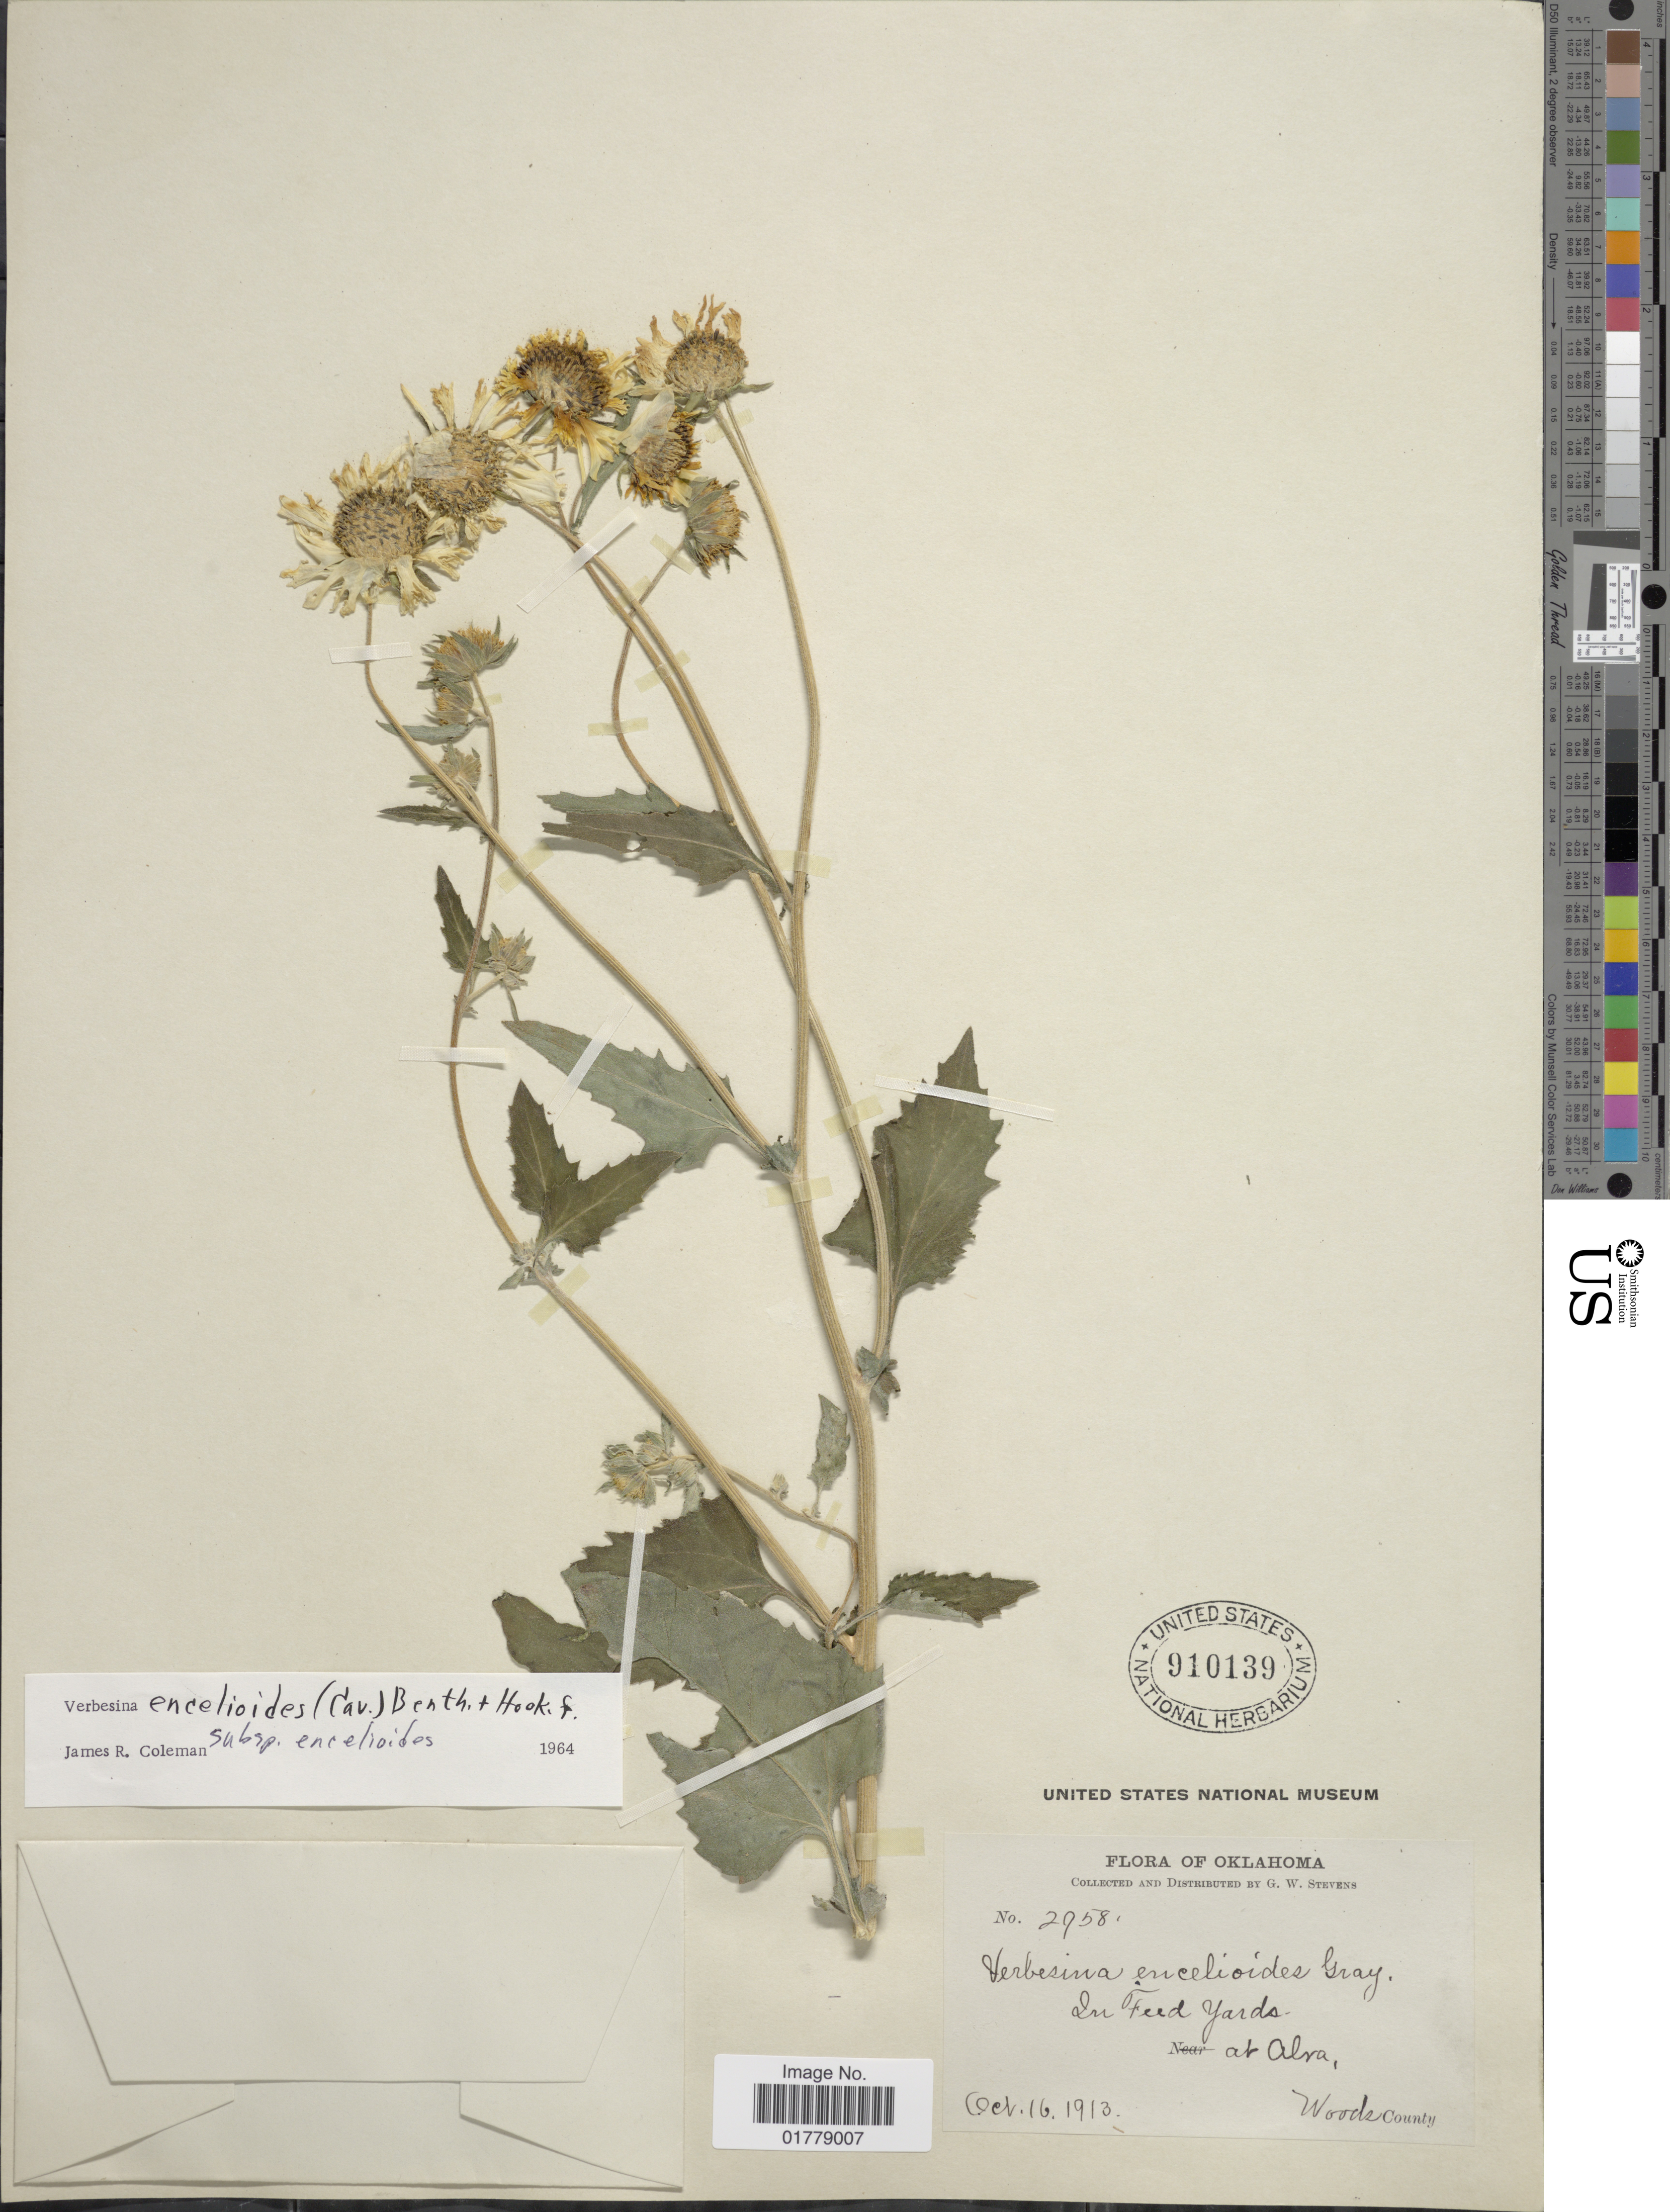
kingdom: Plantae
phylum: Tracheophyta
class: Magnoliopsida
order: Asterales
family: Asteraceae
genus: Verbesina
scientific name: Verbesina encelioides subsp. encelioides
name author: (Cav.) Benth. & Hook.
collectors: G. W. Stevens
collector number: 2958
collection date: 1913-10-16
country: United States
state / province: Oklahoma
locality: In Feed Yards at Alva, Woods County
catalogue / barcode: US 910139